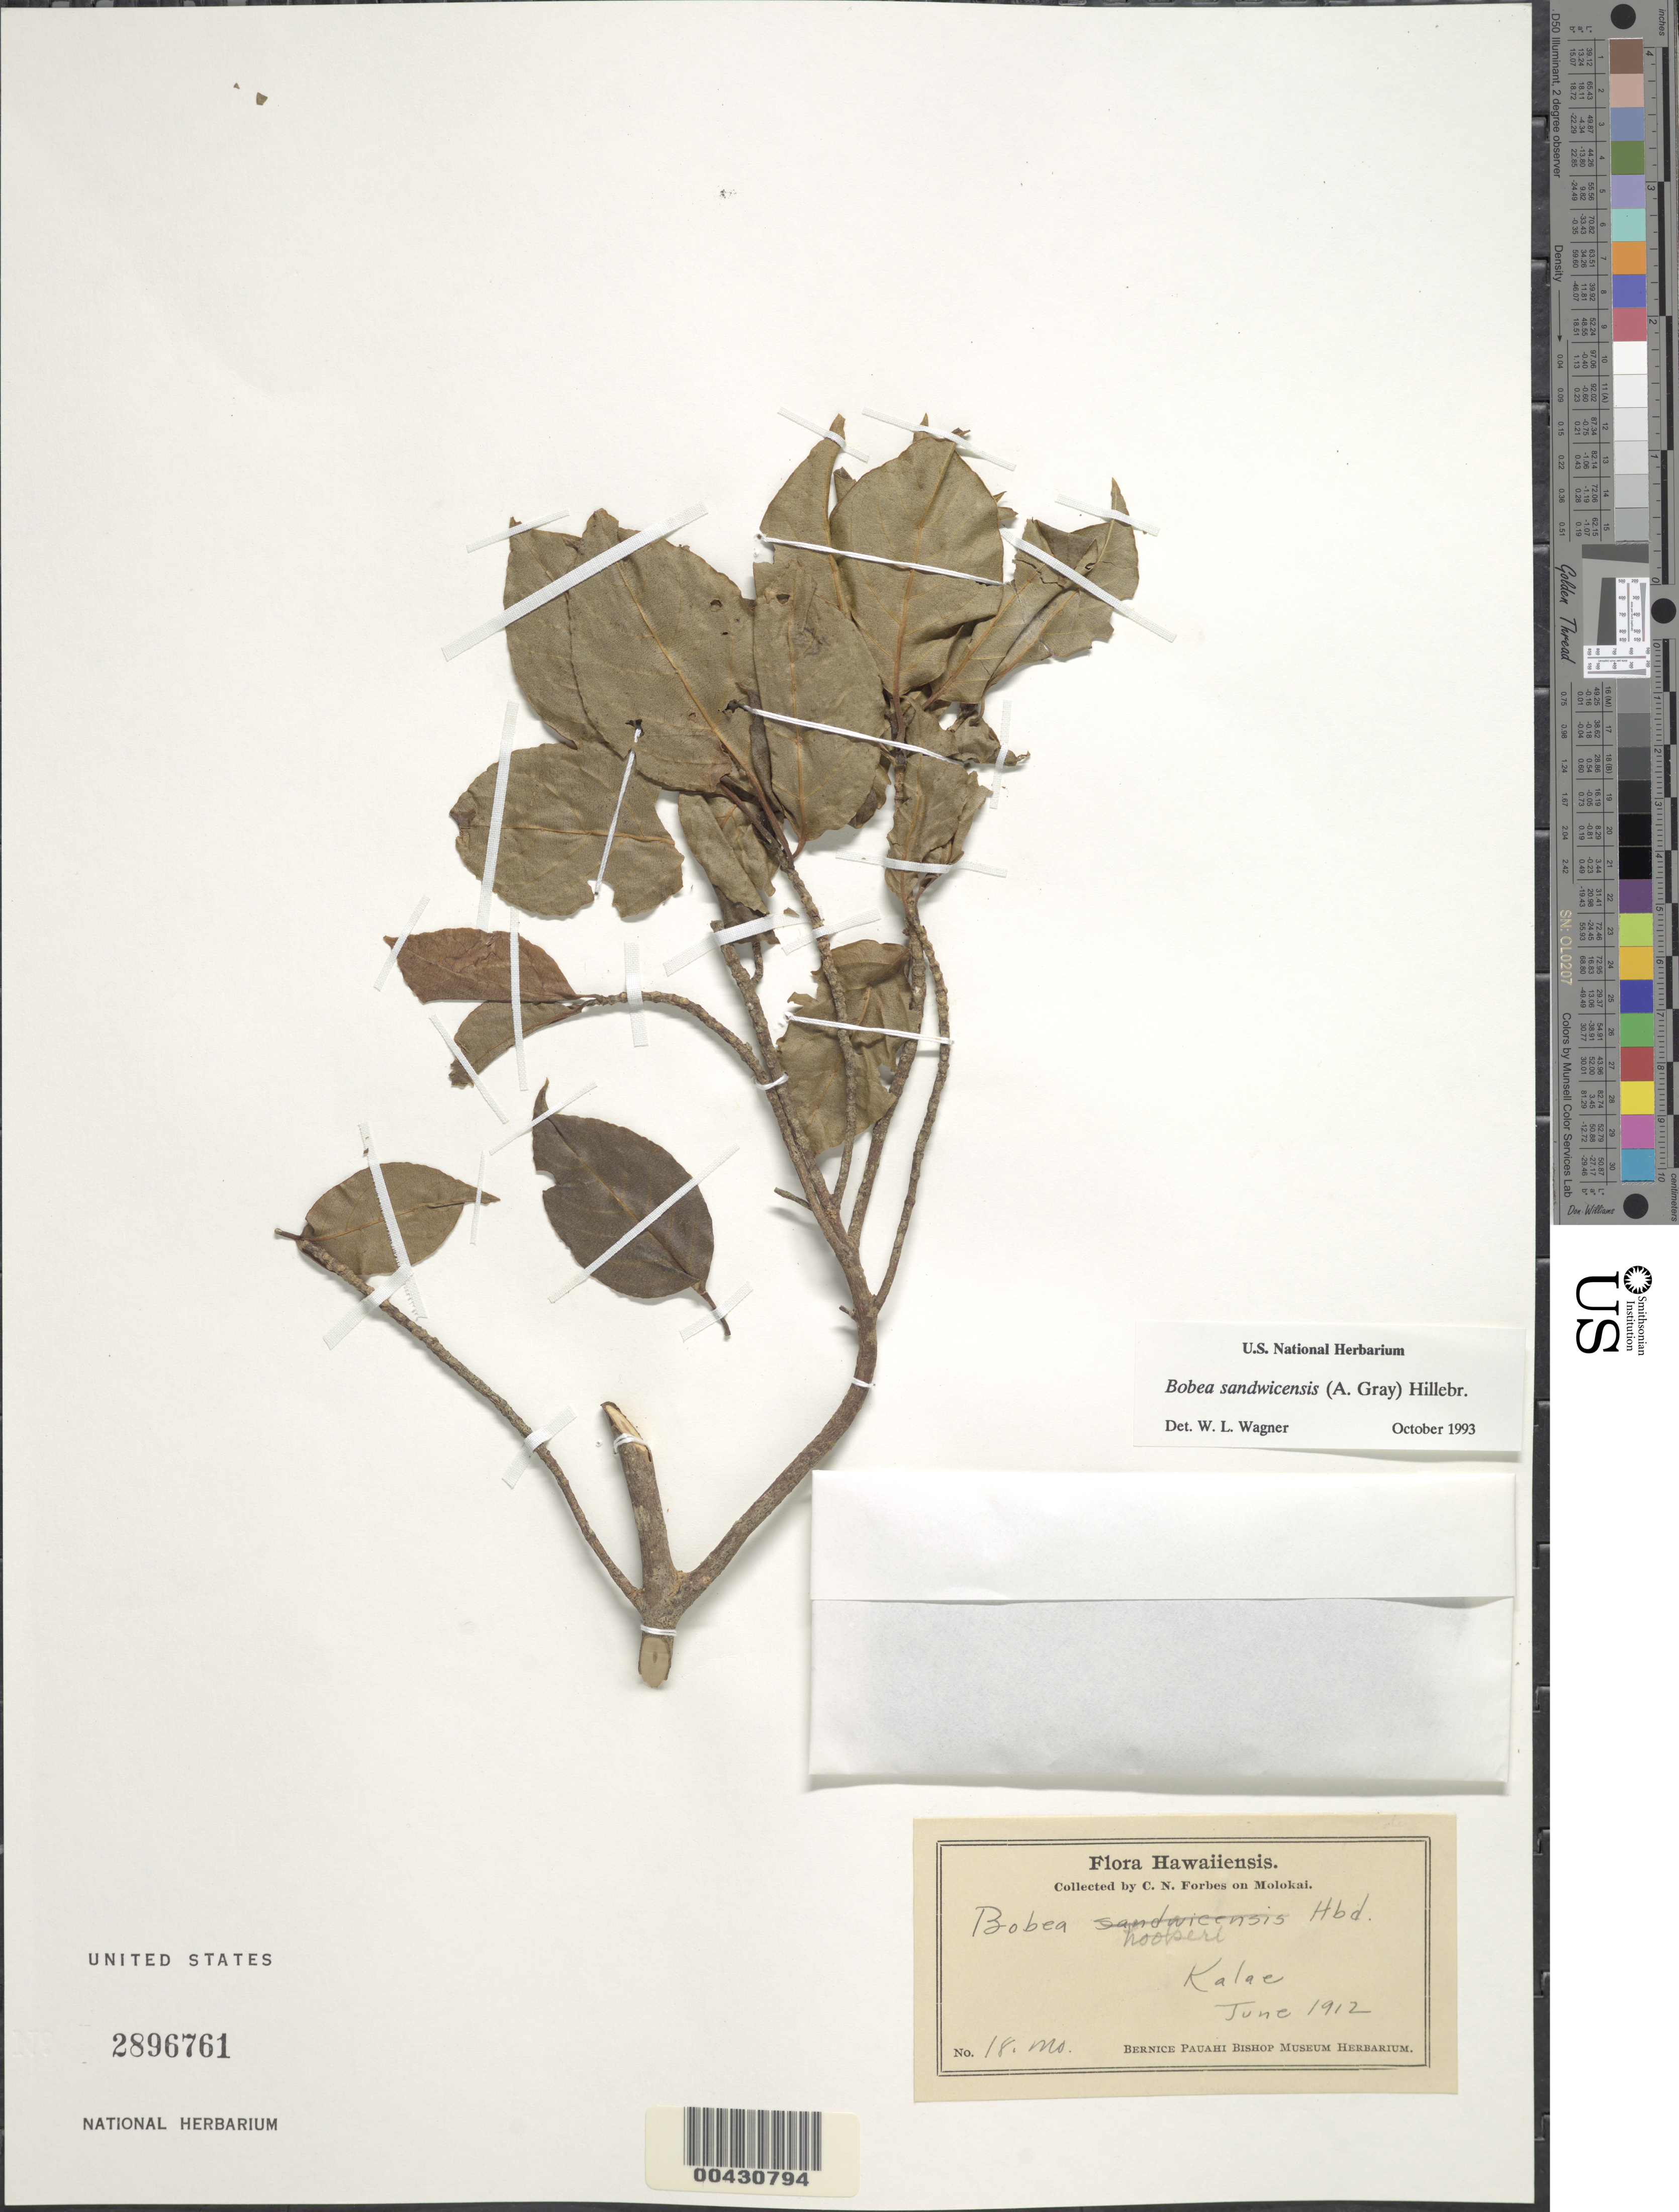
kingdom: Plantae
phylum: Tracheophyta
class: Magnoliopsida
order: Gentianales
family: Rubiaceae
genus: Bobea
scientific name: Bobea sandwicensis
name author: (A. Gray) Hillebr.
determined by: Wagner, W. L., (BOT), Smithsonian Institution - National Museum of Natural History (UNITED STATES)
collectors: C. N. Forbes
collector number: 18.MO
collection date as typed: Jun 1912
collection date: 1912-06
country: United States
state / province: Hawaii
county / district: Maui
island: Moloka'i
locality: Kalae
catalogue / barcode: US 2896761